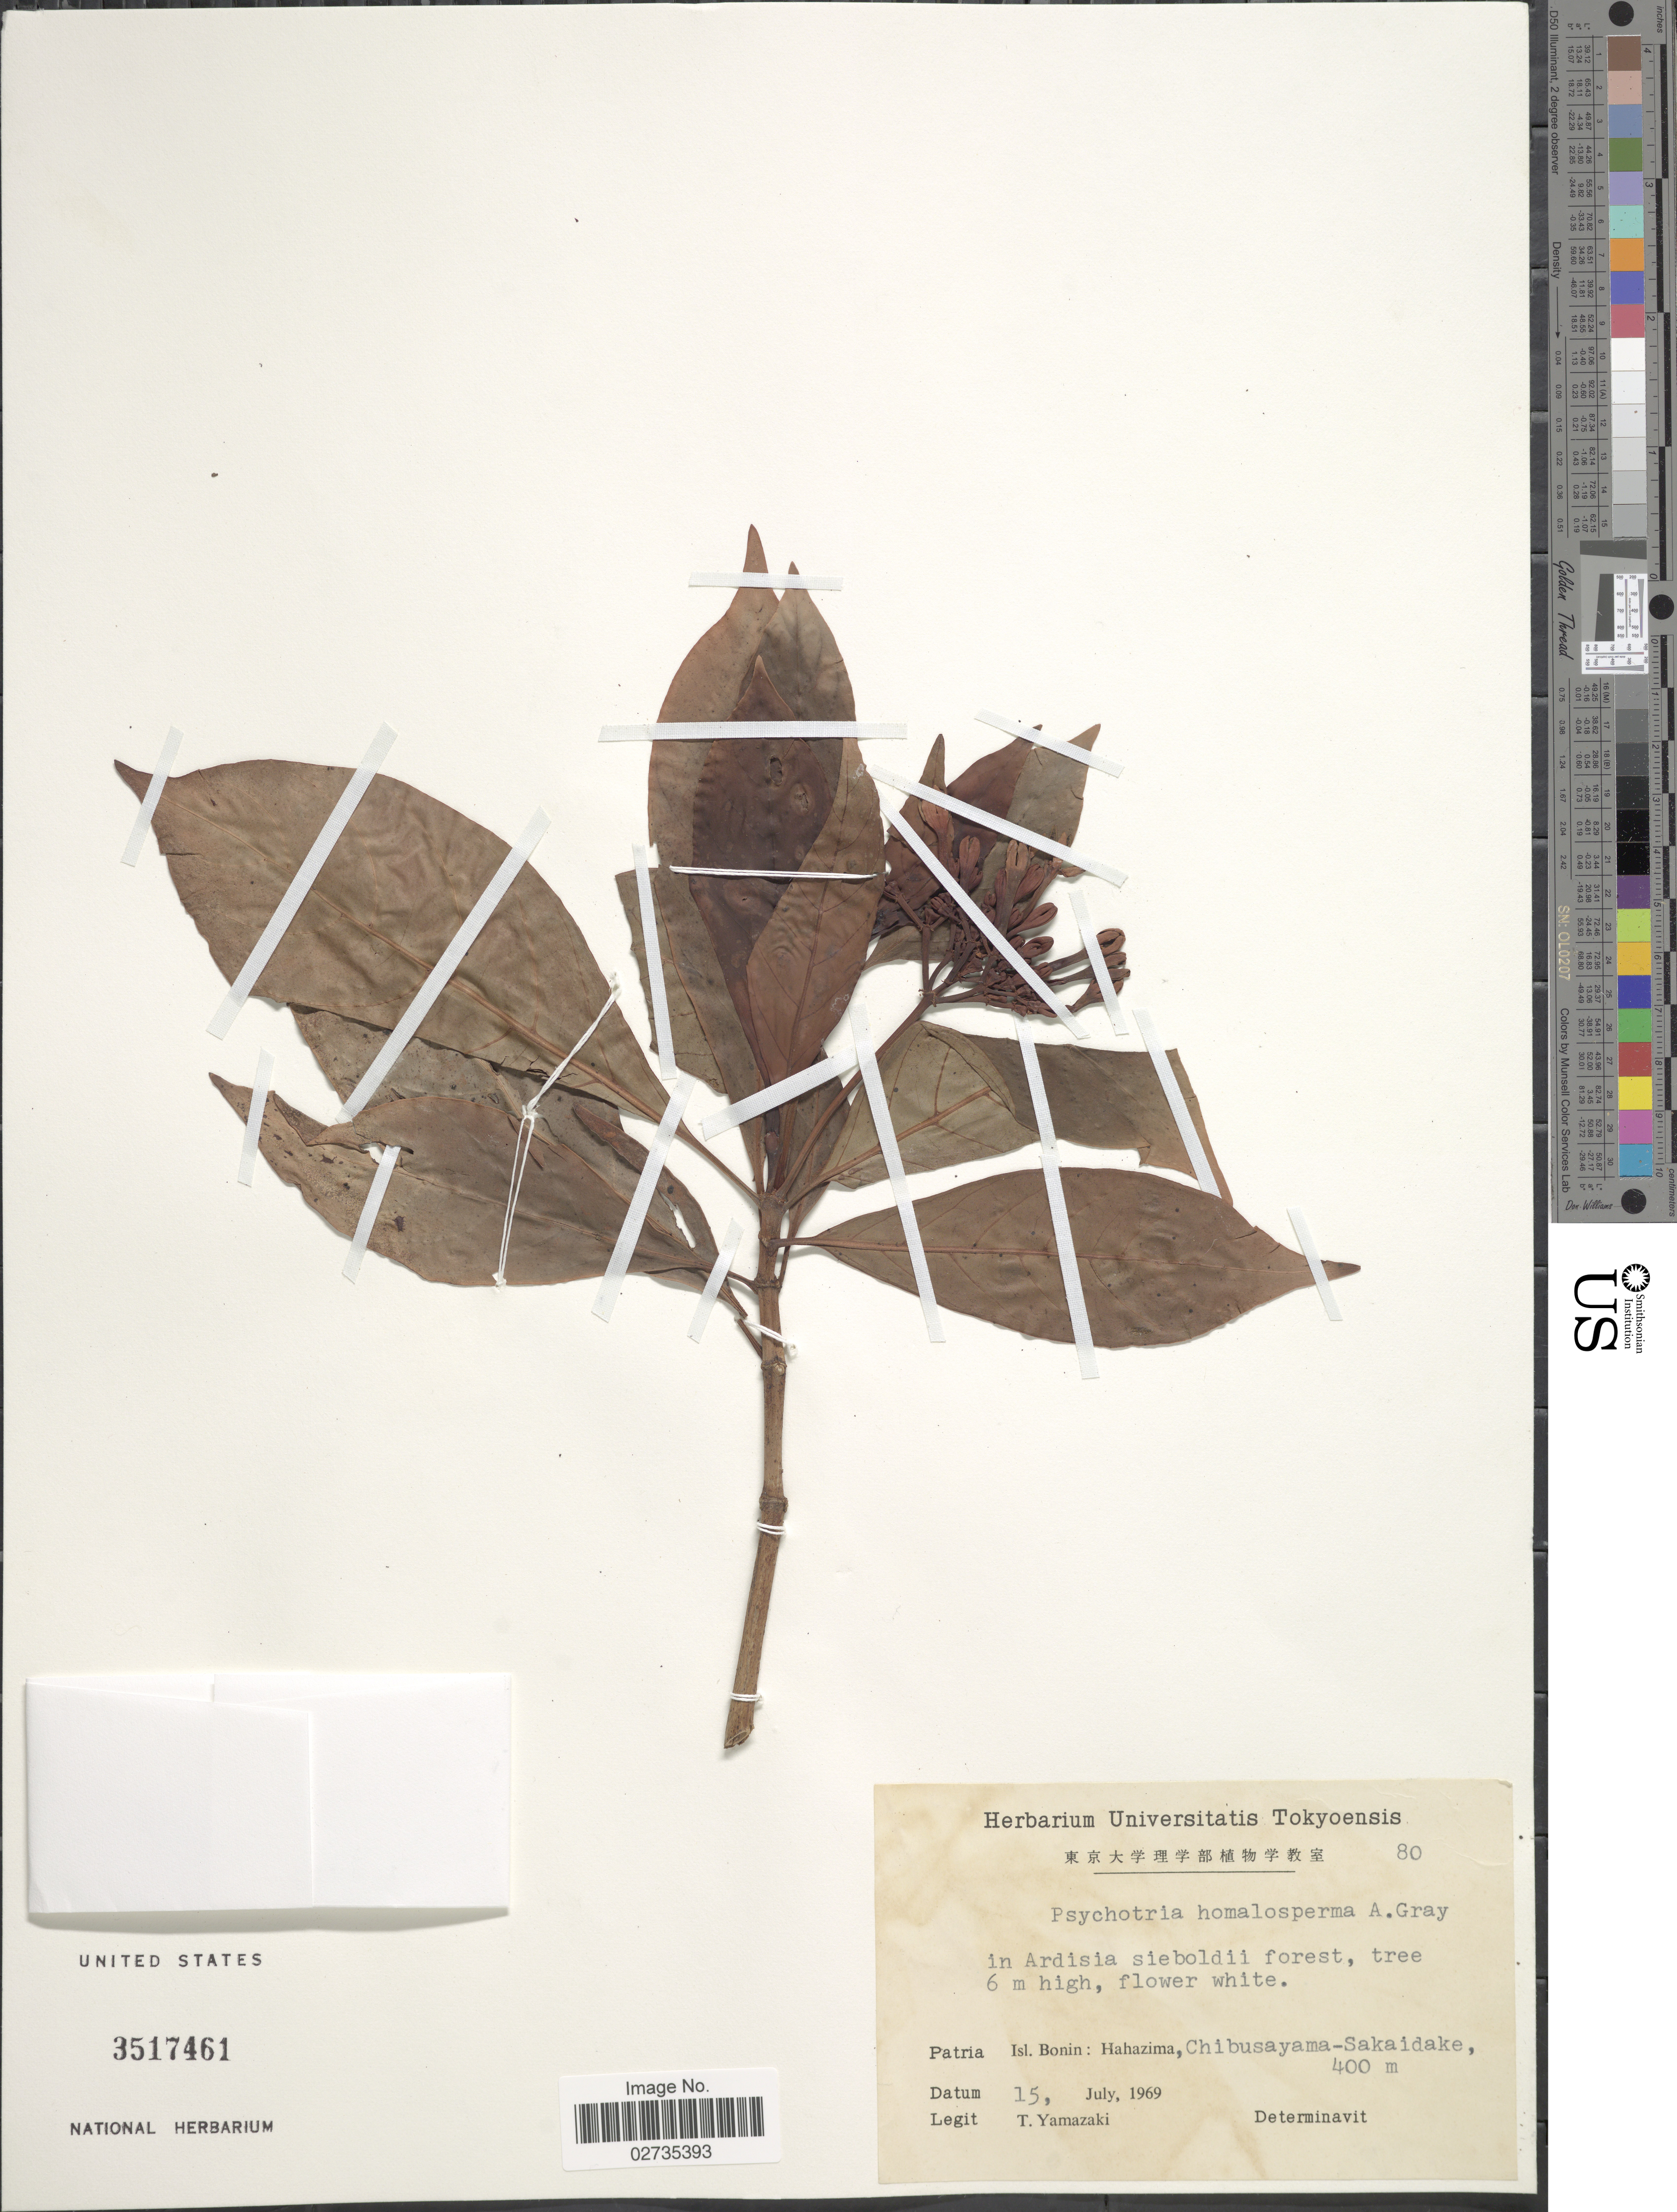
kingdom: Plantae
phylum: Tracheophyta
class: Magnoliopsida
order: Gentianales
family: Rubiaceae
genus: Psychotria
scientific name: Psychotria homalosperma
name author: A. Gray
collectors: T. Yamazaki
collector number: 80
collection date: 1969-07-15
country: Japan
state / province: Tokyo, Federal City of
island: Bonin Islands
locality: Patria Isl. Bonin: Hahazima, Chibusayama-Sakaidake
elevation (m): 400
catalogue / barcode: US 3517461